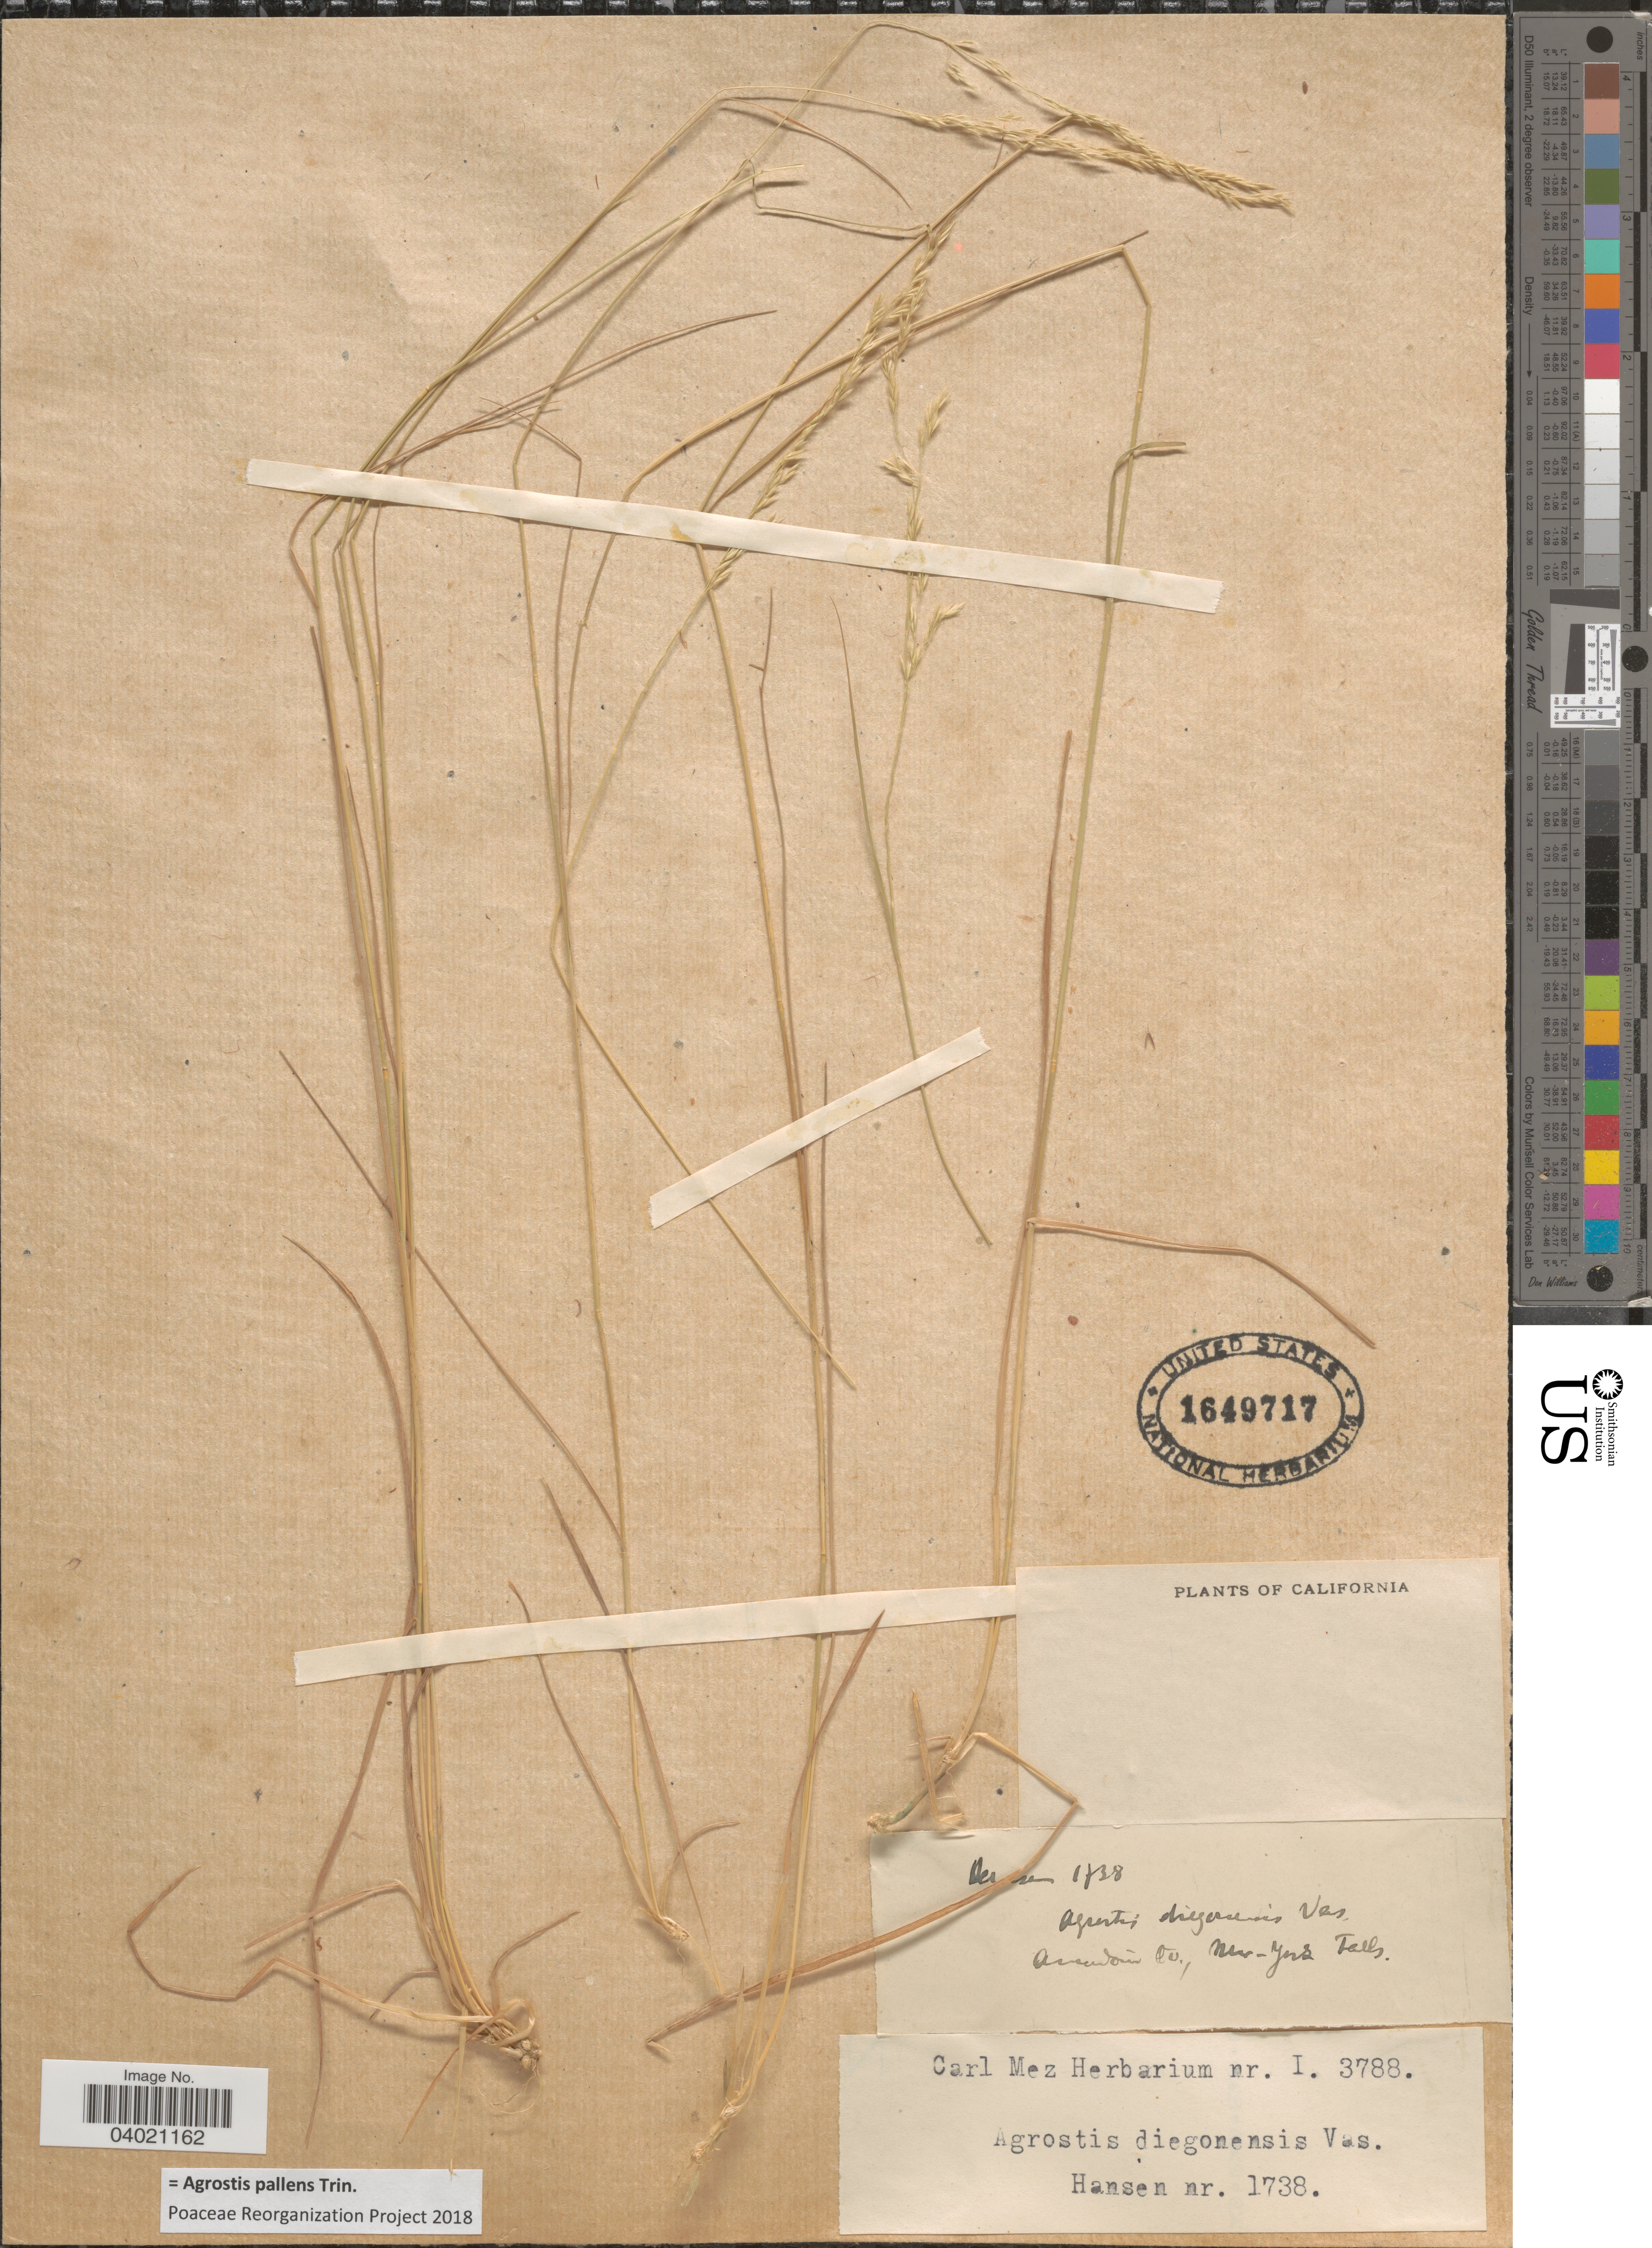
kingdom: Plantae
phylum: Tracheophyta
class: Liliopsida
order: Poales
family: Poaceae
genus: Agrostis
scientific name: Agrostis pallens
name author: Trin.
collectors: -. Hansen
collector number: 1738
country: United States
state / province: California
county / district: Amador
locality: Amador Co, New-York Falls.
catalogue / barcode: US 1649717